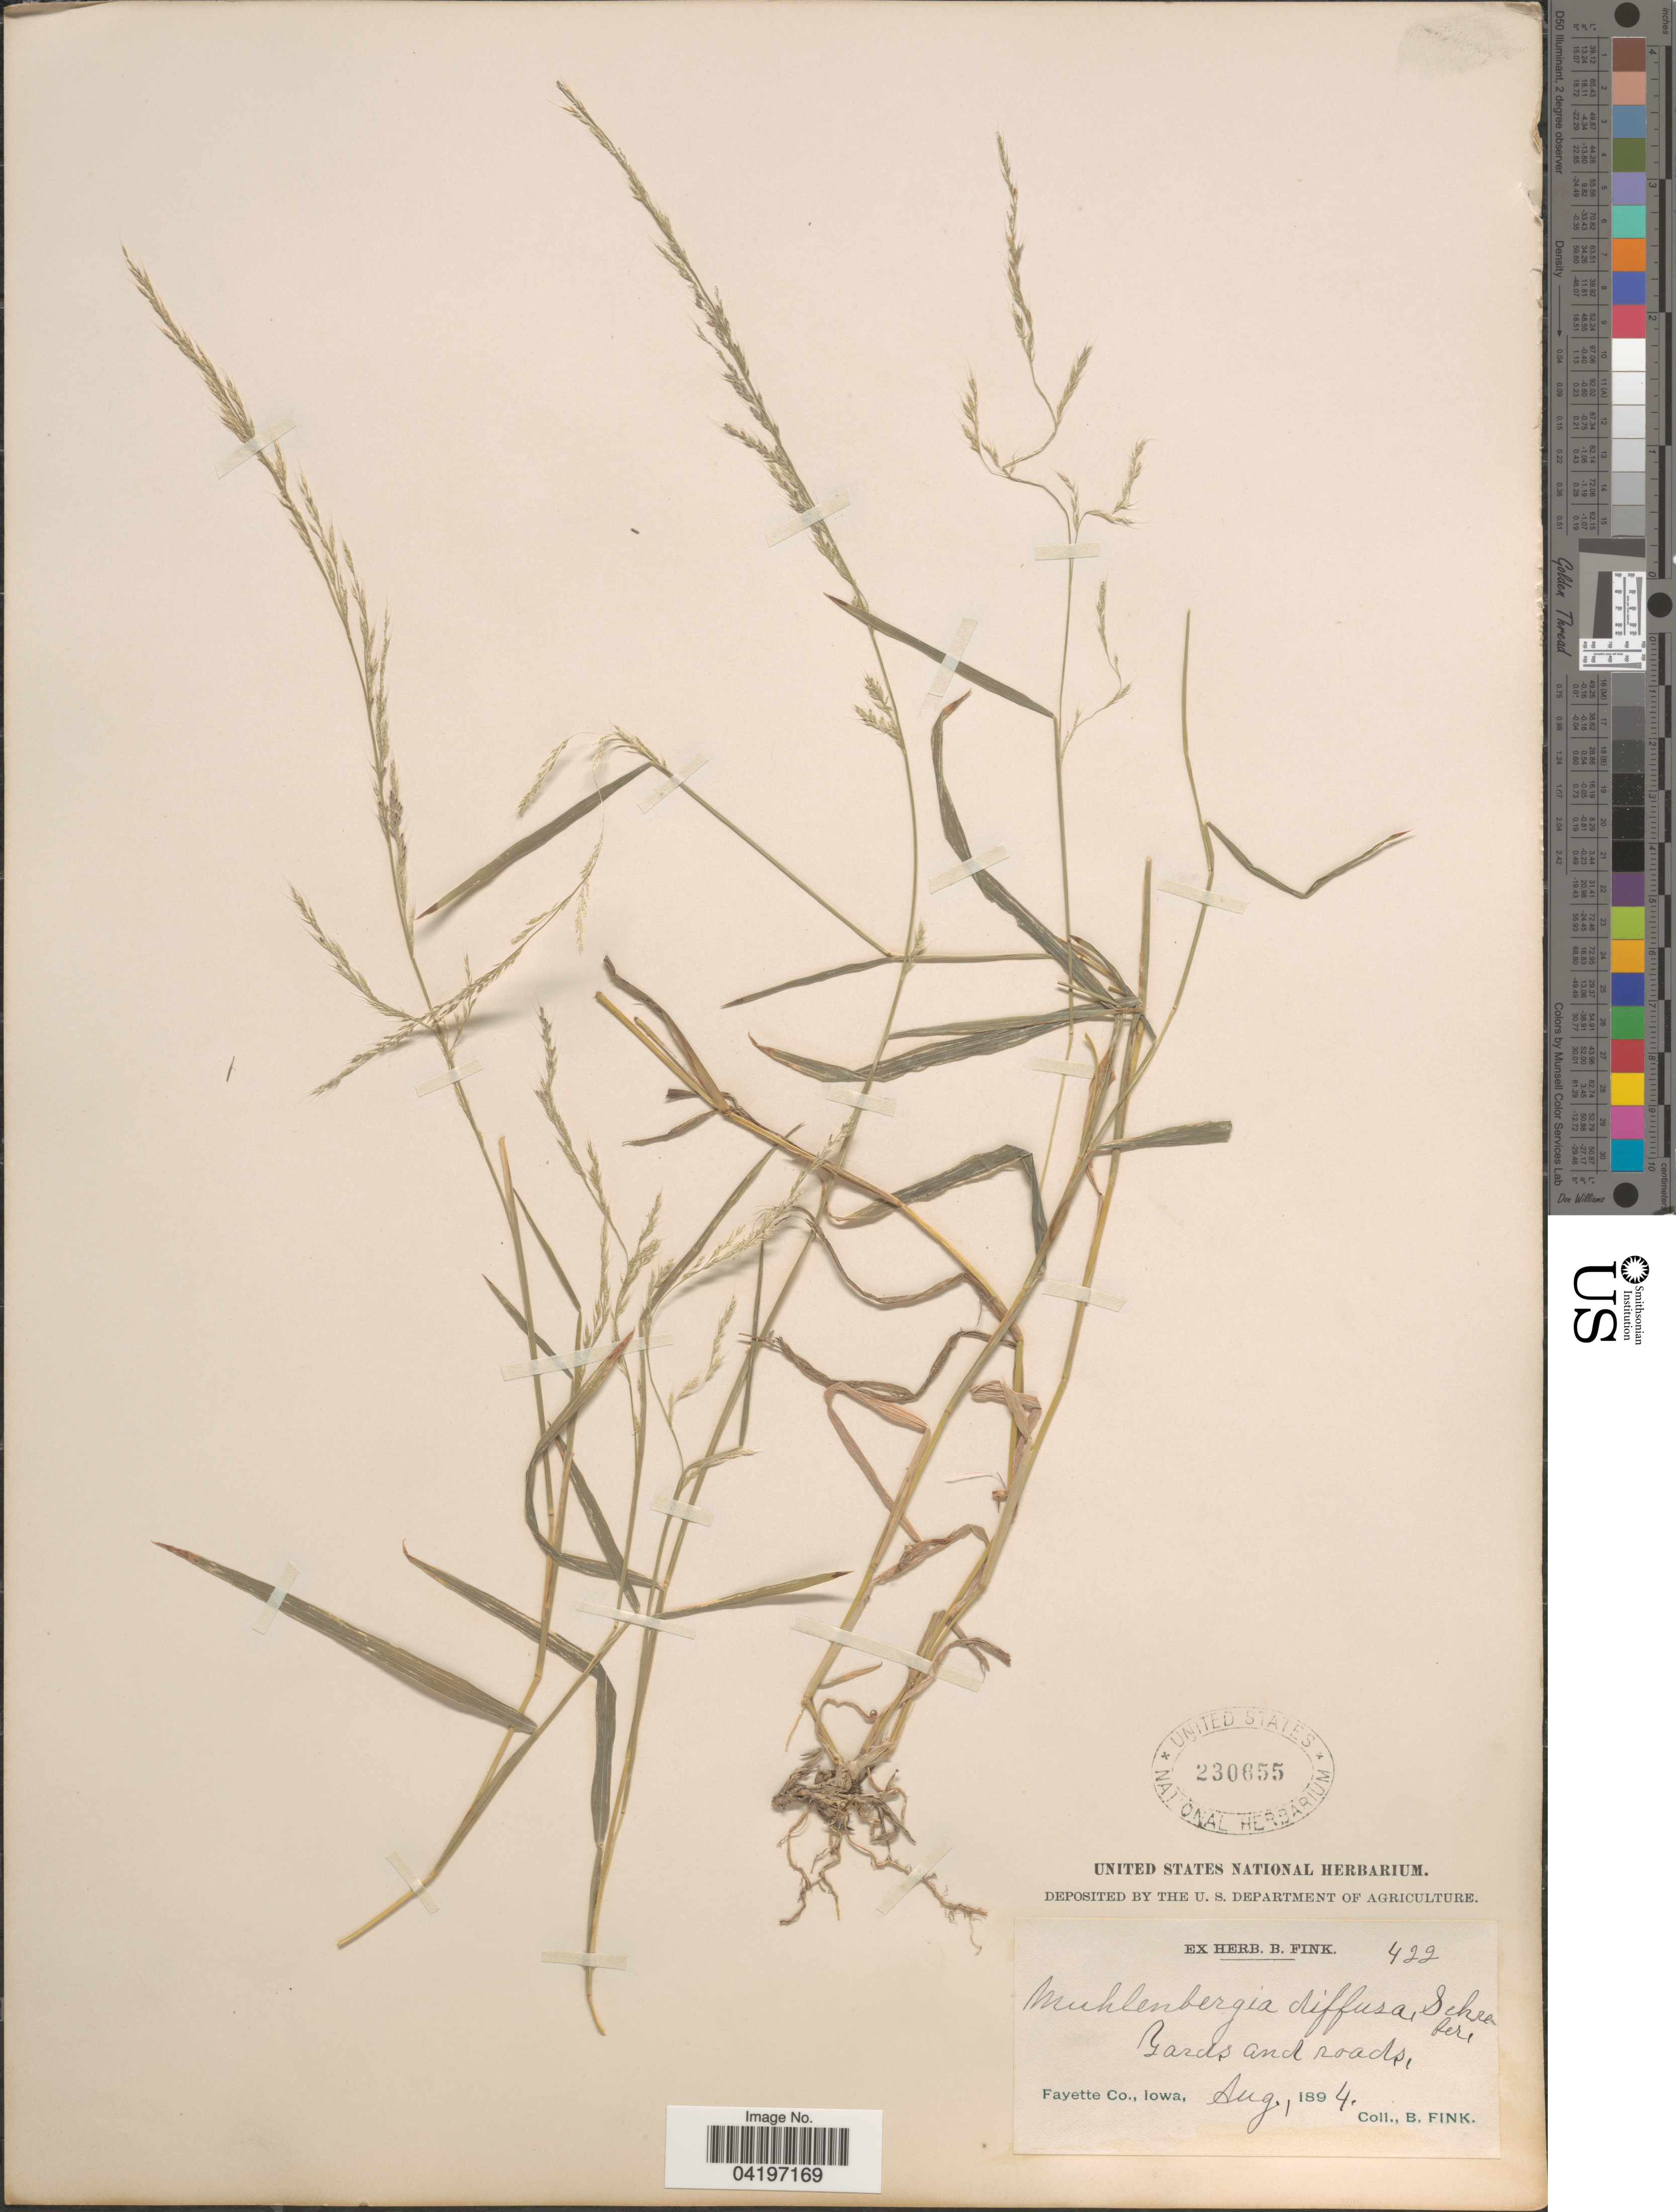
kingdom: Plantae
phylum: Tracheophyta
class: Liliopsida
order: Poales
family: Poaceae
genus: Muhlenbergia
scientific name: Muhlenbergia schreberi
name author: J.F. Gmel.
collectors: B. Fink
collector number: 422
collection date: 1894-08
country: United States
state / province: Iowa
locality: Yards and roads, Fayette Co.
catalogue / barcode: US 230655